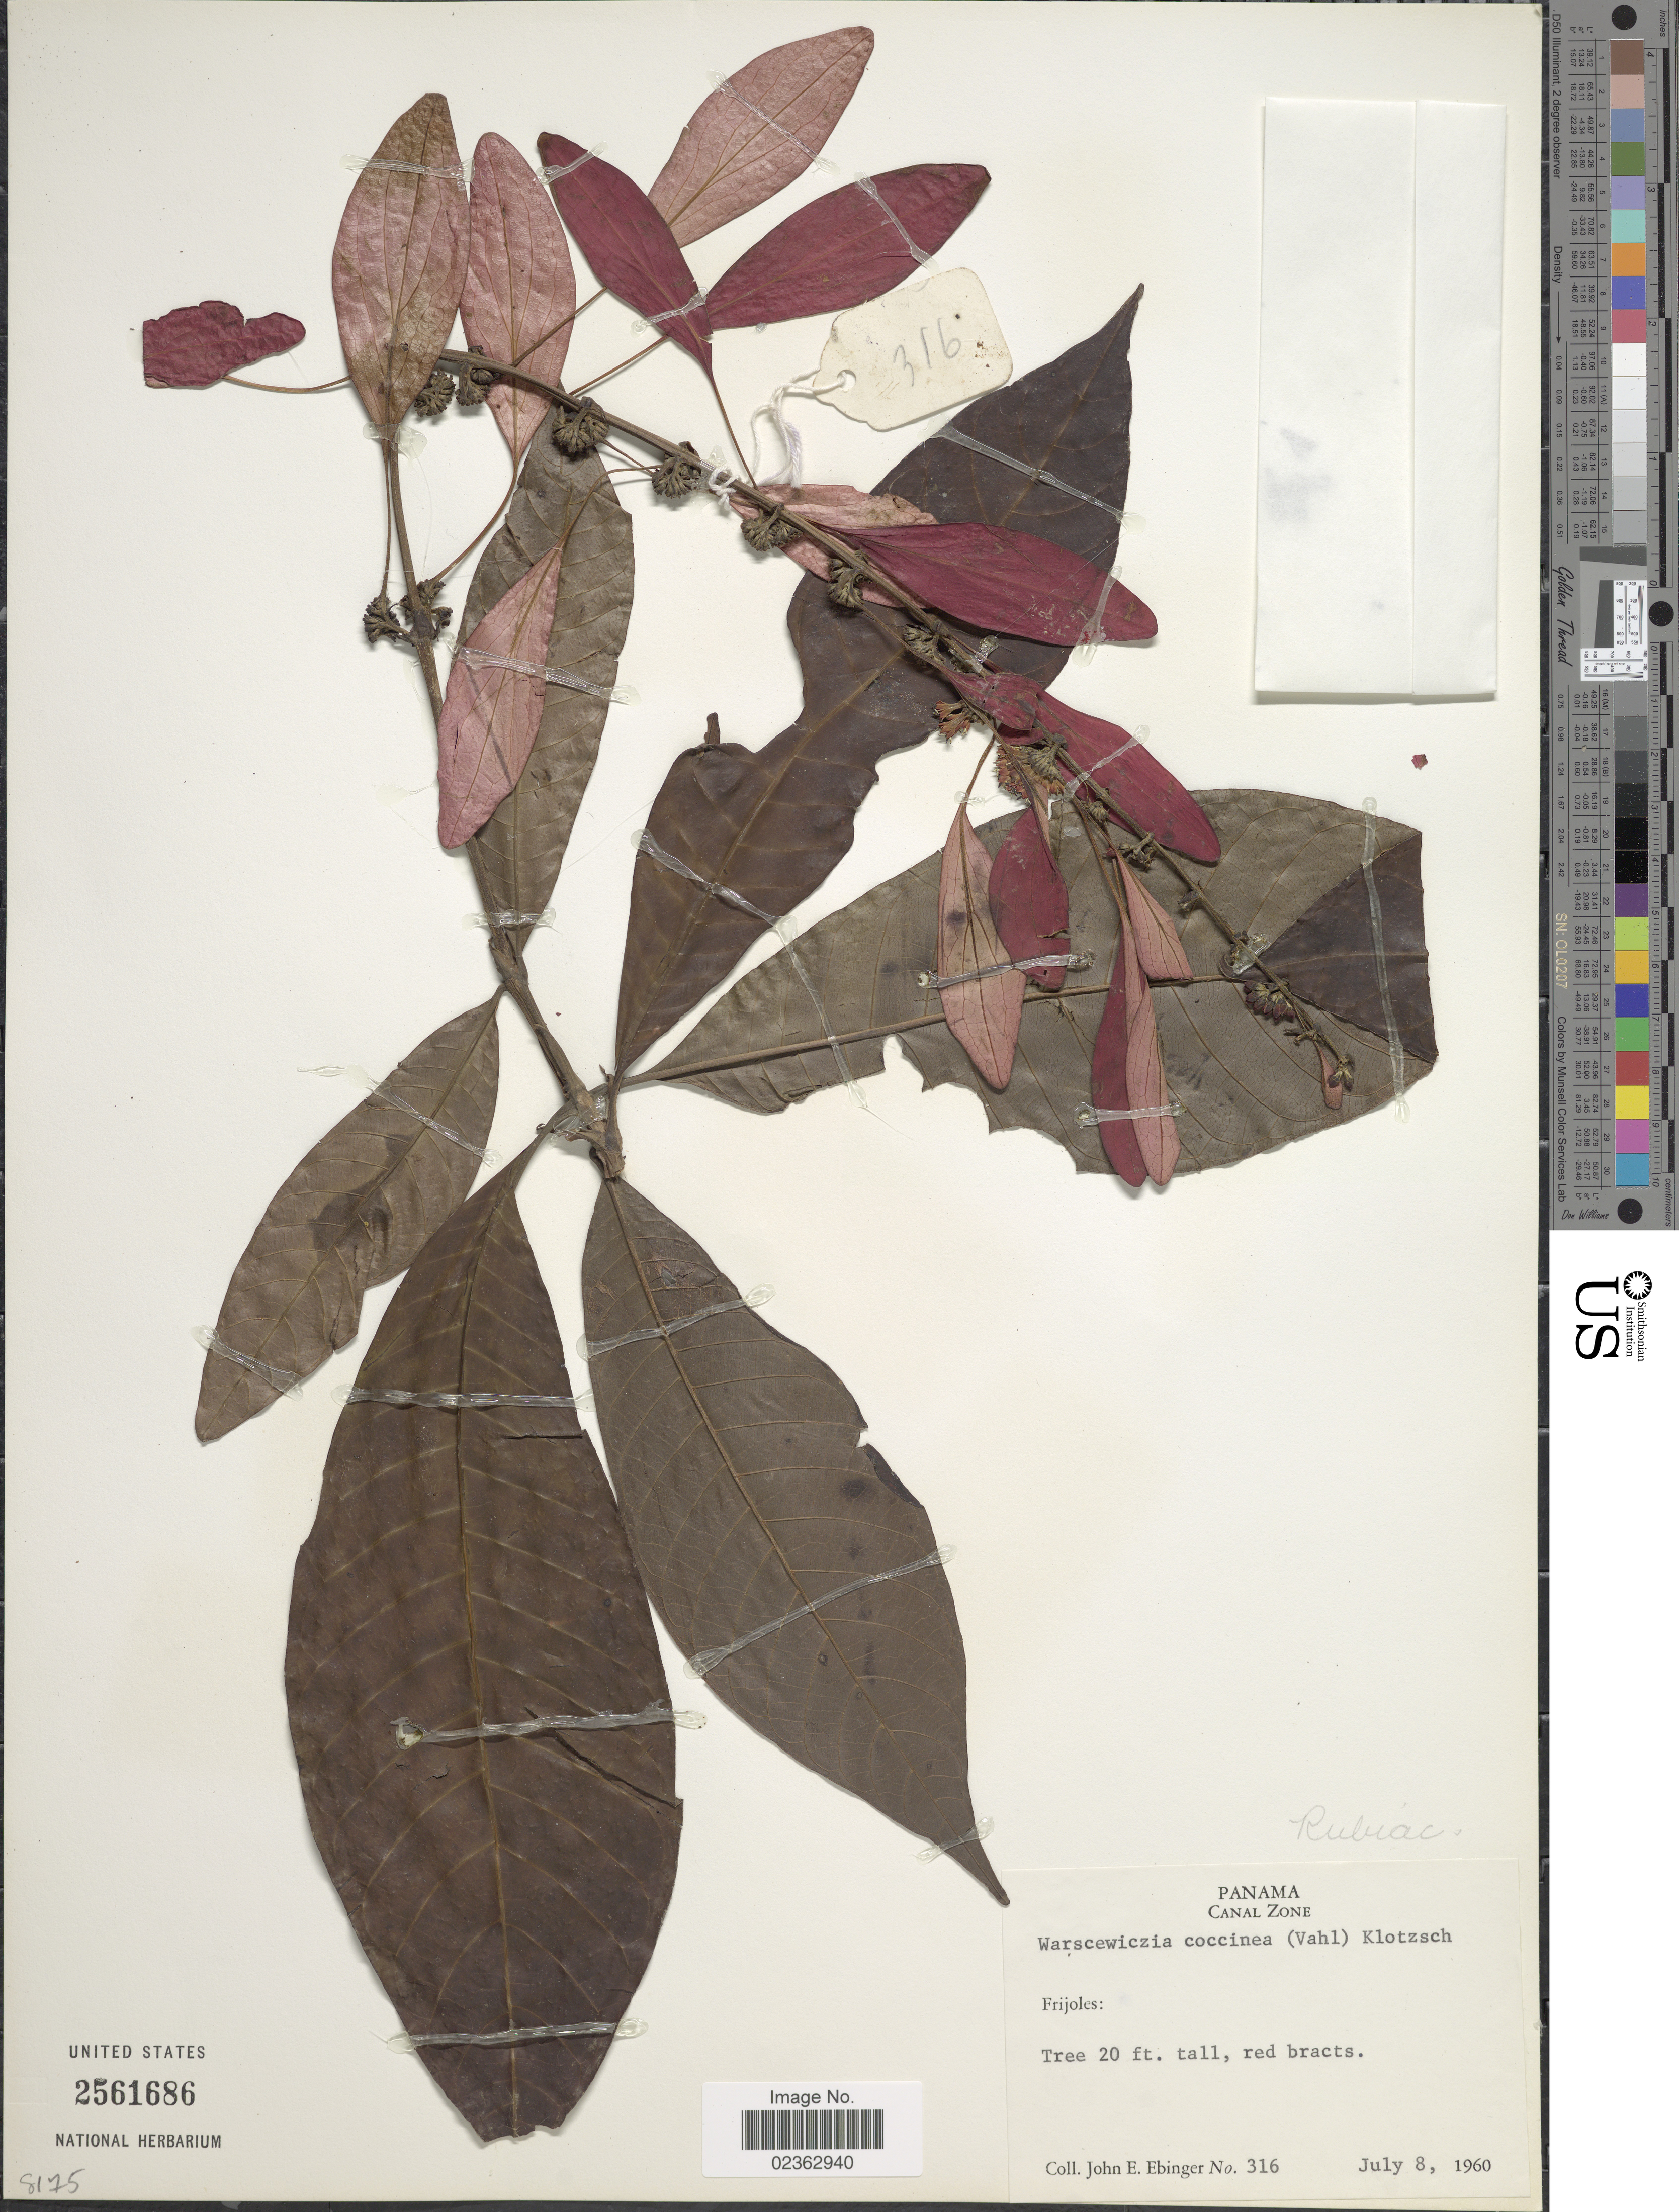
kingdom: Plantae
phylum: Tracheophyta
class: Magnoliopsida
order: Gentianales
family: Rubiaceae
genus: Warszewiczia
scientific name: Warszewiczia coccinea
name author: (Vahl) Klotzsch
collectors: J. Ebinger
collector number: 316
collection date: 1960-07-08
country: Panama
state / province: Colón / Panamá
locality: Canal Zone: Frijoles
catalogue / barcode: US 2561686